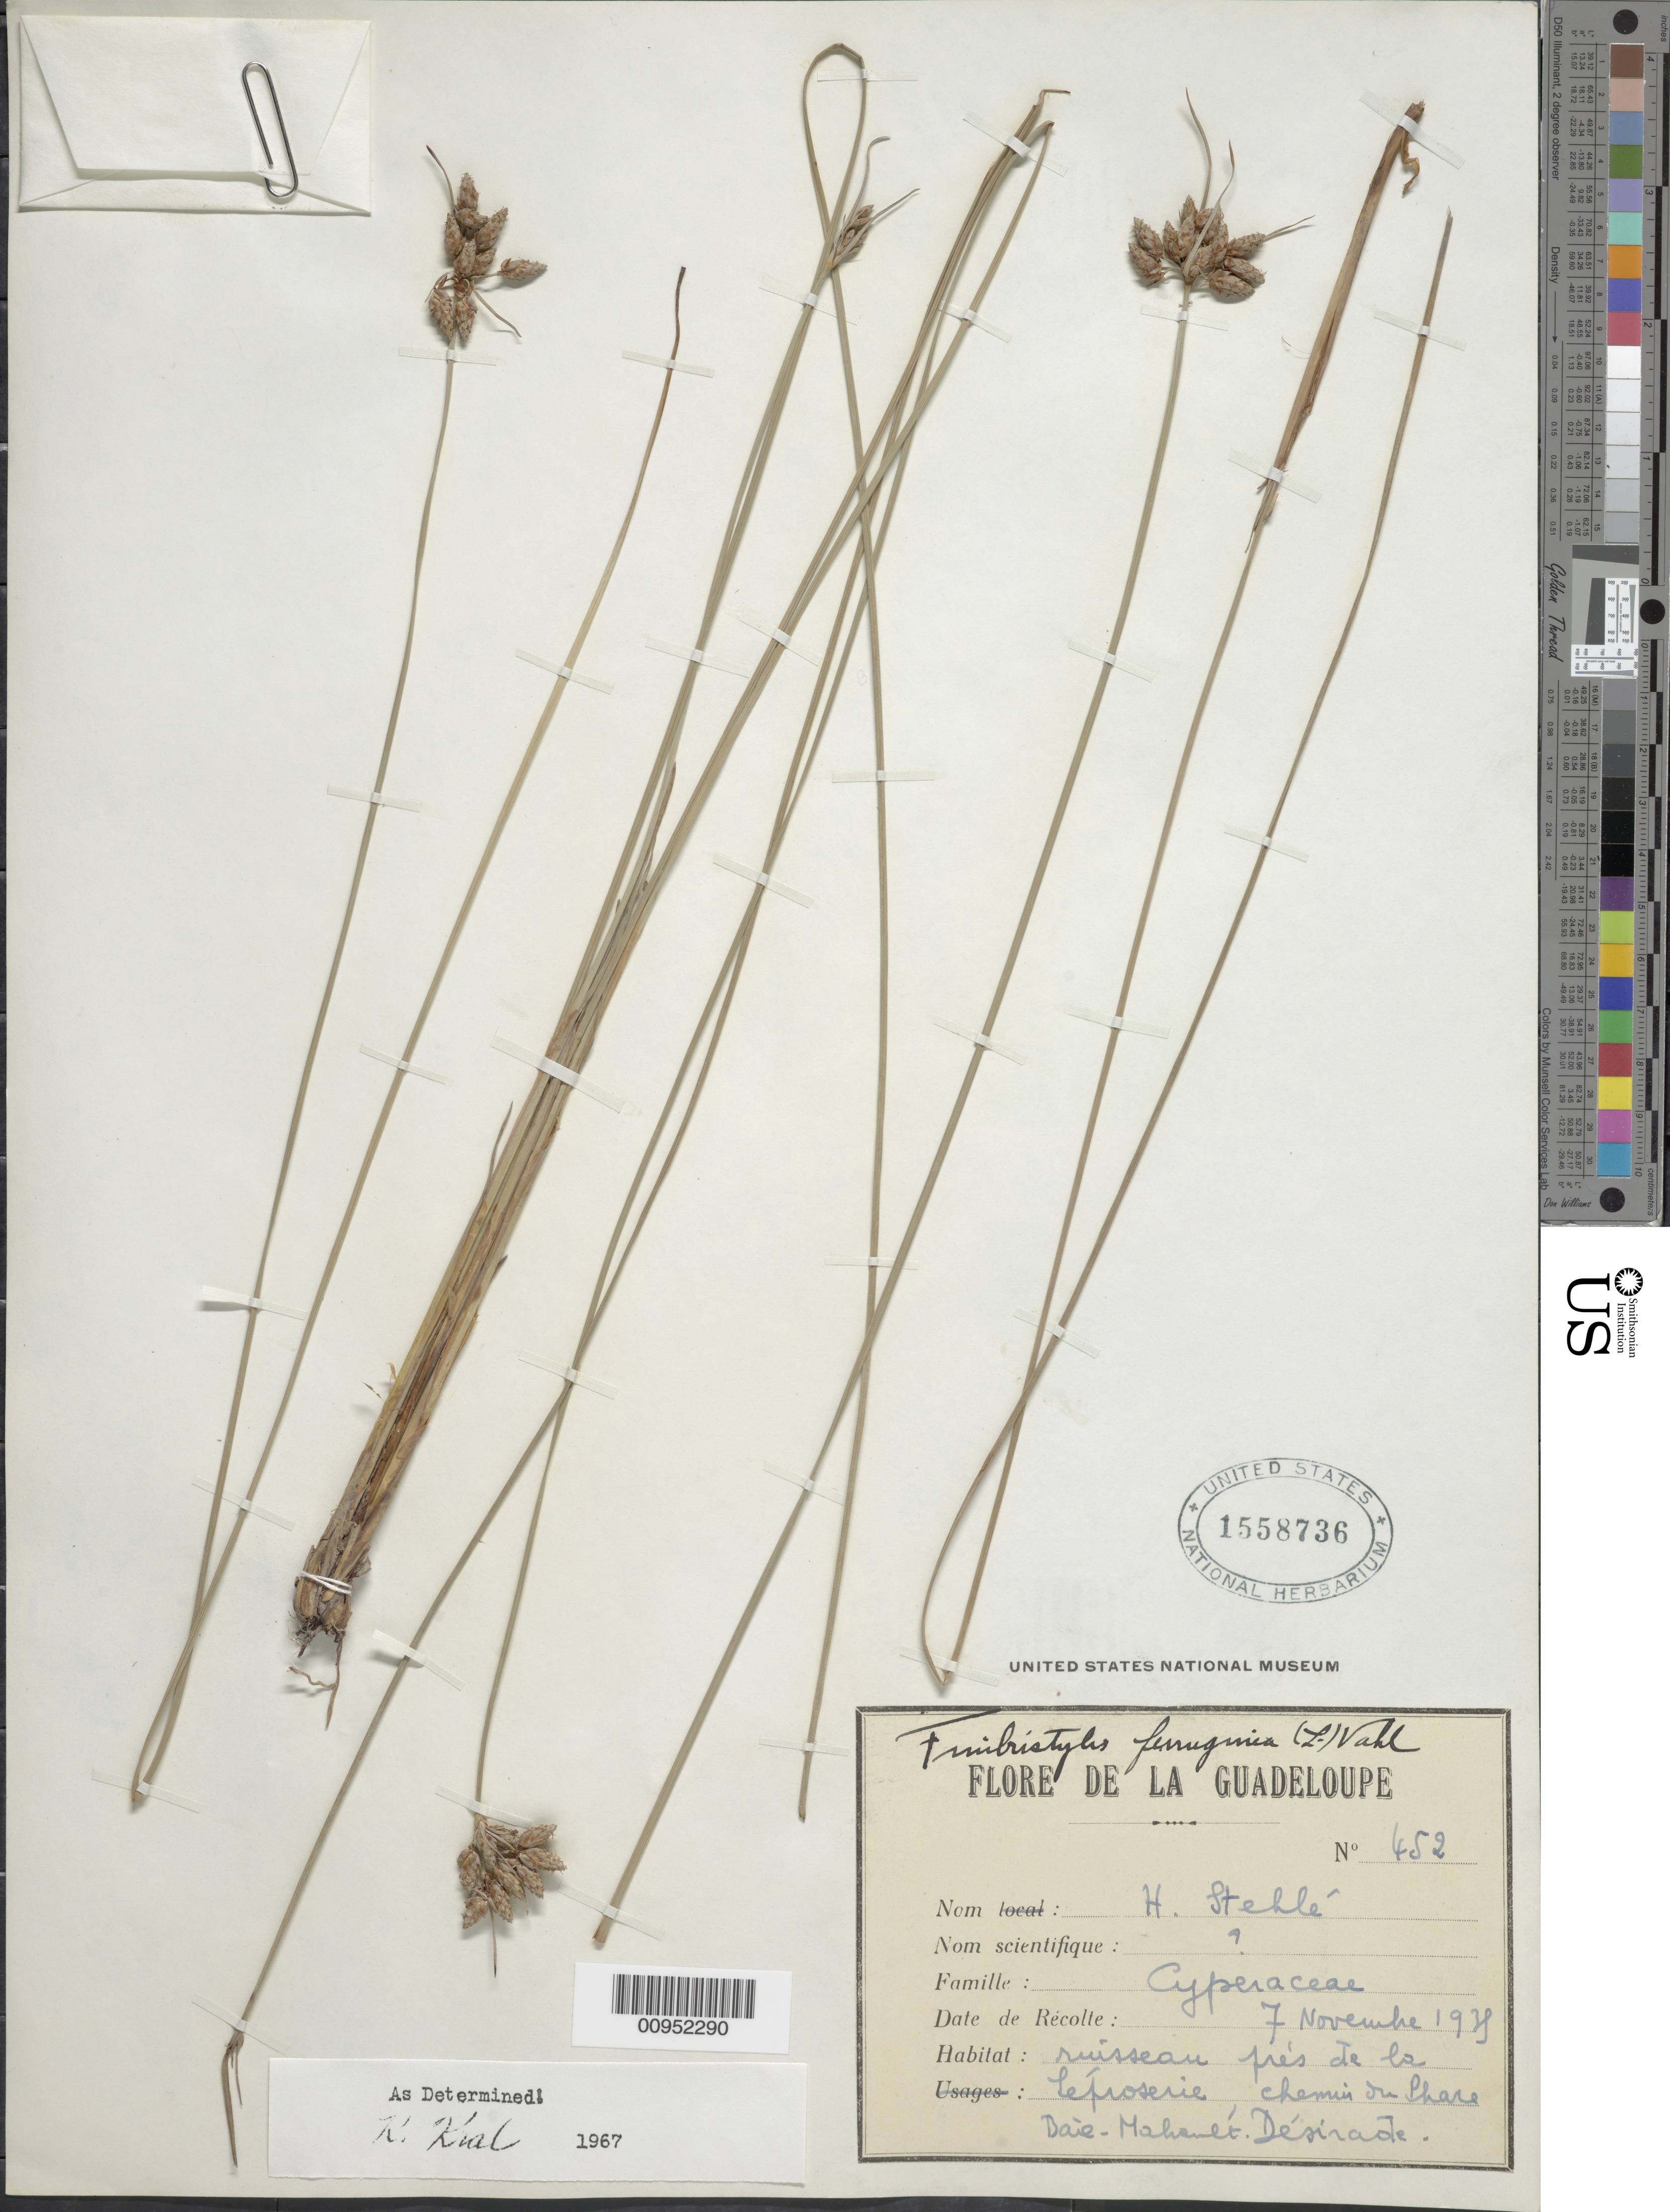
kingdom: Plantae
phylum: Tracheophyta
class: Liliopsida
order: Poales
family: Cyperaceae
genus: Fimbristylis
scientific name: Fimbristylis ferruginea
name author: (L.) Vahl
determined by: Kral, Robert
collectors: H. Stehlé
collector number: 452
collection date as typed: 07 Nov 1939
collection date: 1939-11-07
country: Guadeloupe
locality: riusseau prés de la Sefroserie, chemin ou "Phare Baie Mahault, Désirade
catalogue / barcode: US 1558736